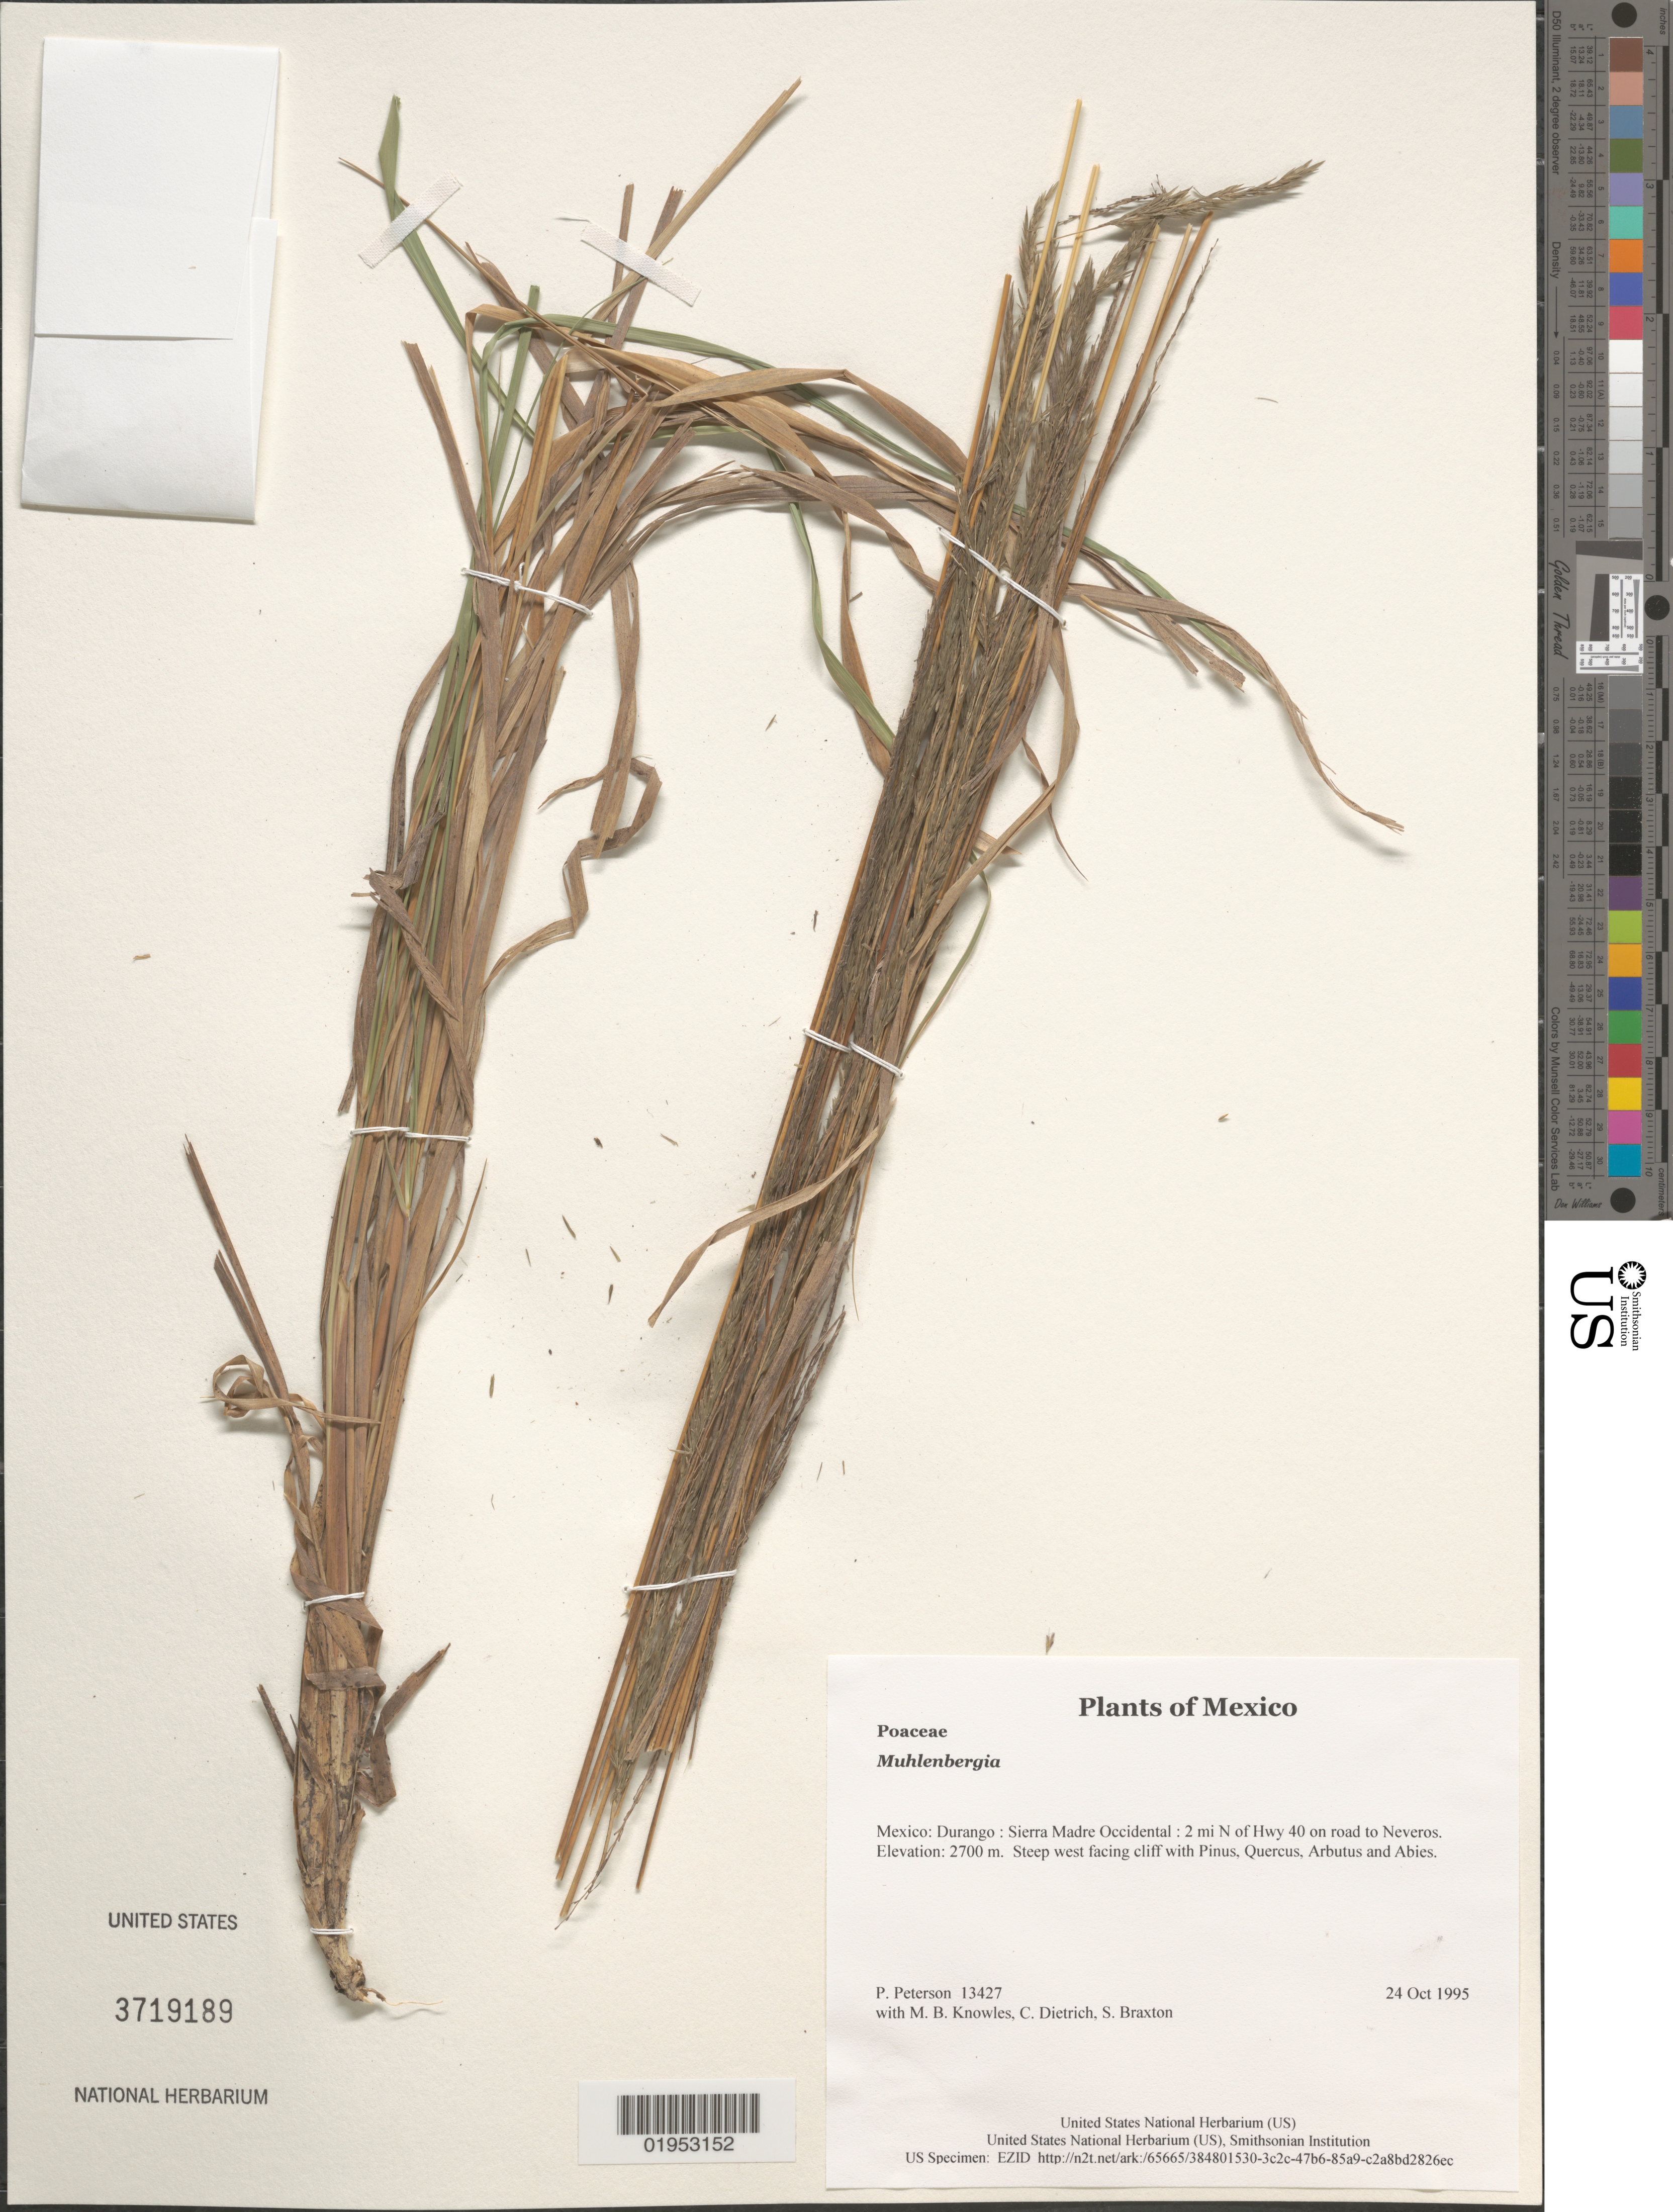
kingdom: Plantae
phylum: Tracheophyta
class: Liliopsida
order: Poales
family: Poaceae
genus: Muhlenbergia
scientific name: Muhlenbergia sp.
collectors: P. M. Peterson, M. B. Knowles, C. Dietrich & S. Braxton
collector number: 13427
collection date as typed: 24 Oct 1995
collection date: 1995-10-24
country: Mexico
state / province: Durango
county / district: Sierra Madre Occidental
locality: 2 mi N of Hwy 40 on road to Neveros.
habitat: Steep west facing cliff with Pinus, Quercus, Arbutus and Abies.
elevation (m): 2700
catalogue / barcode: US 3719189